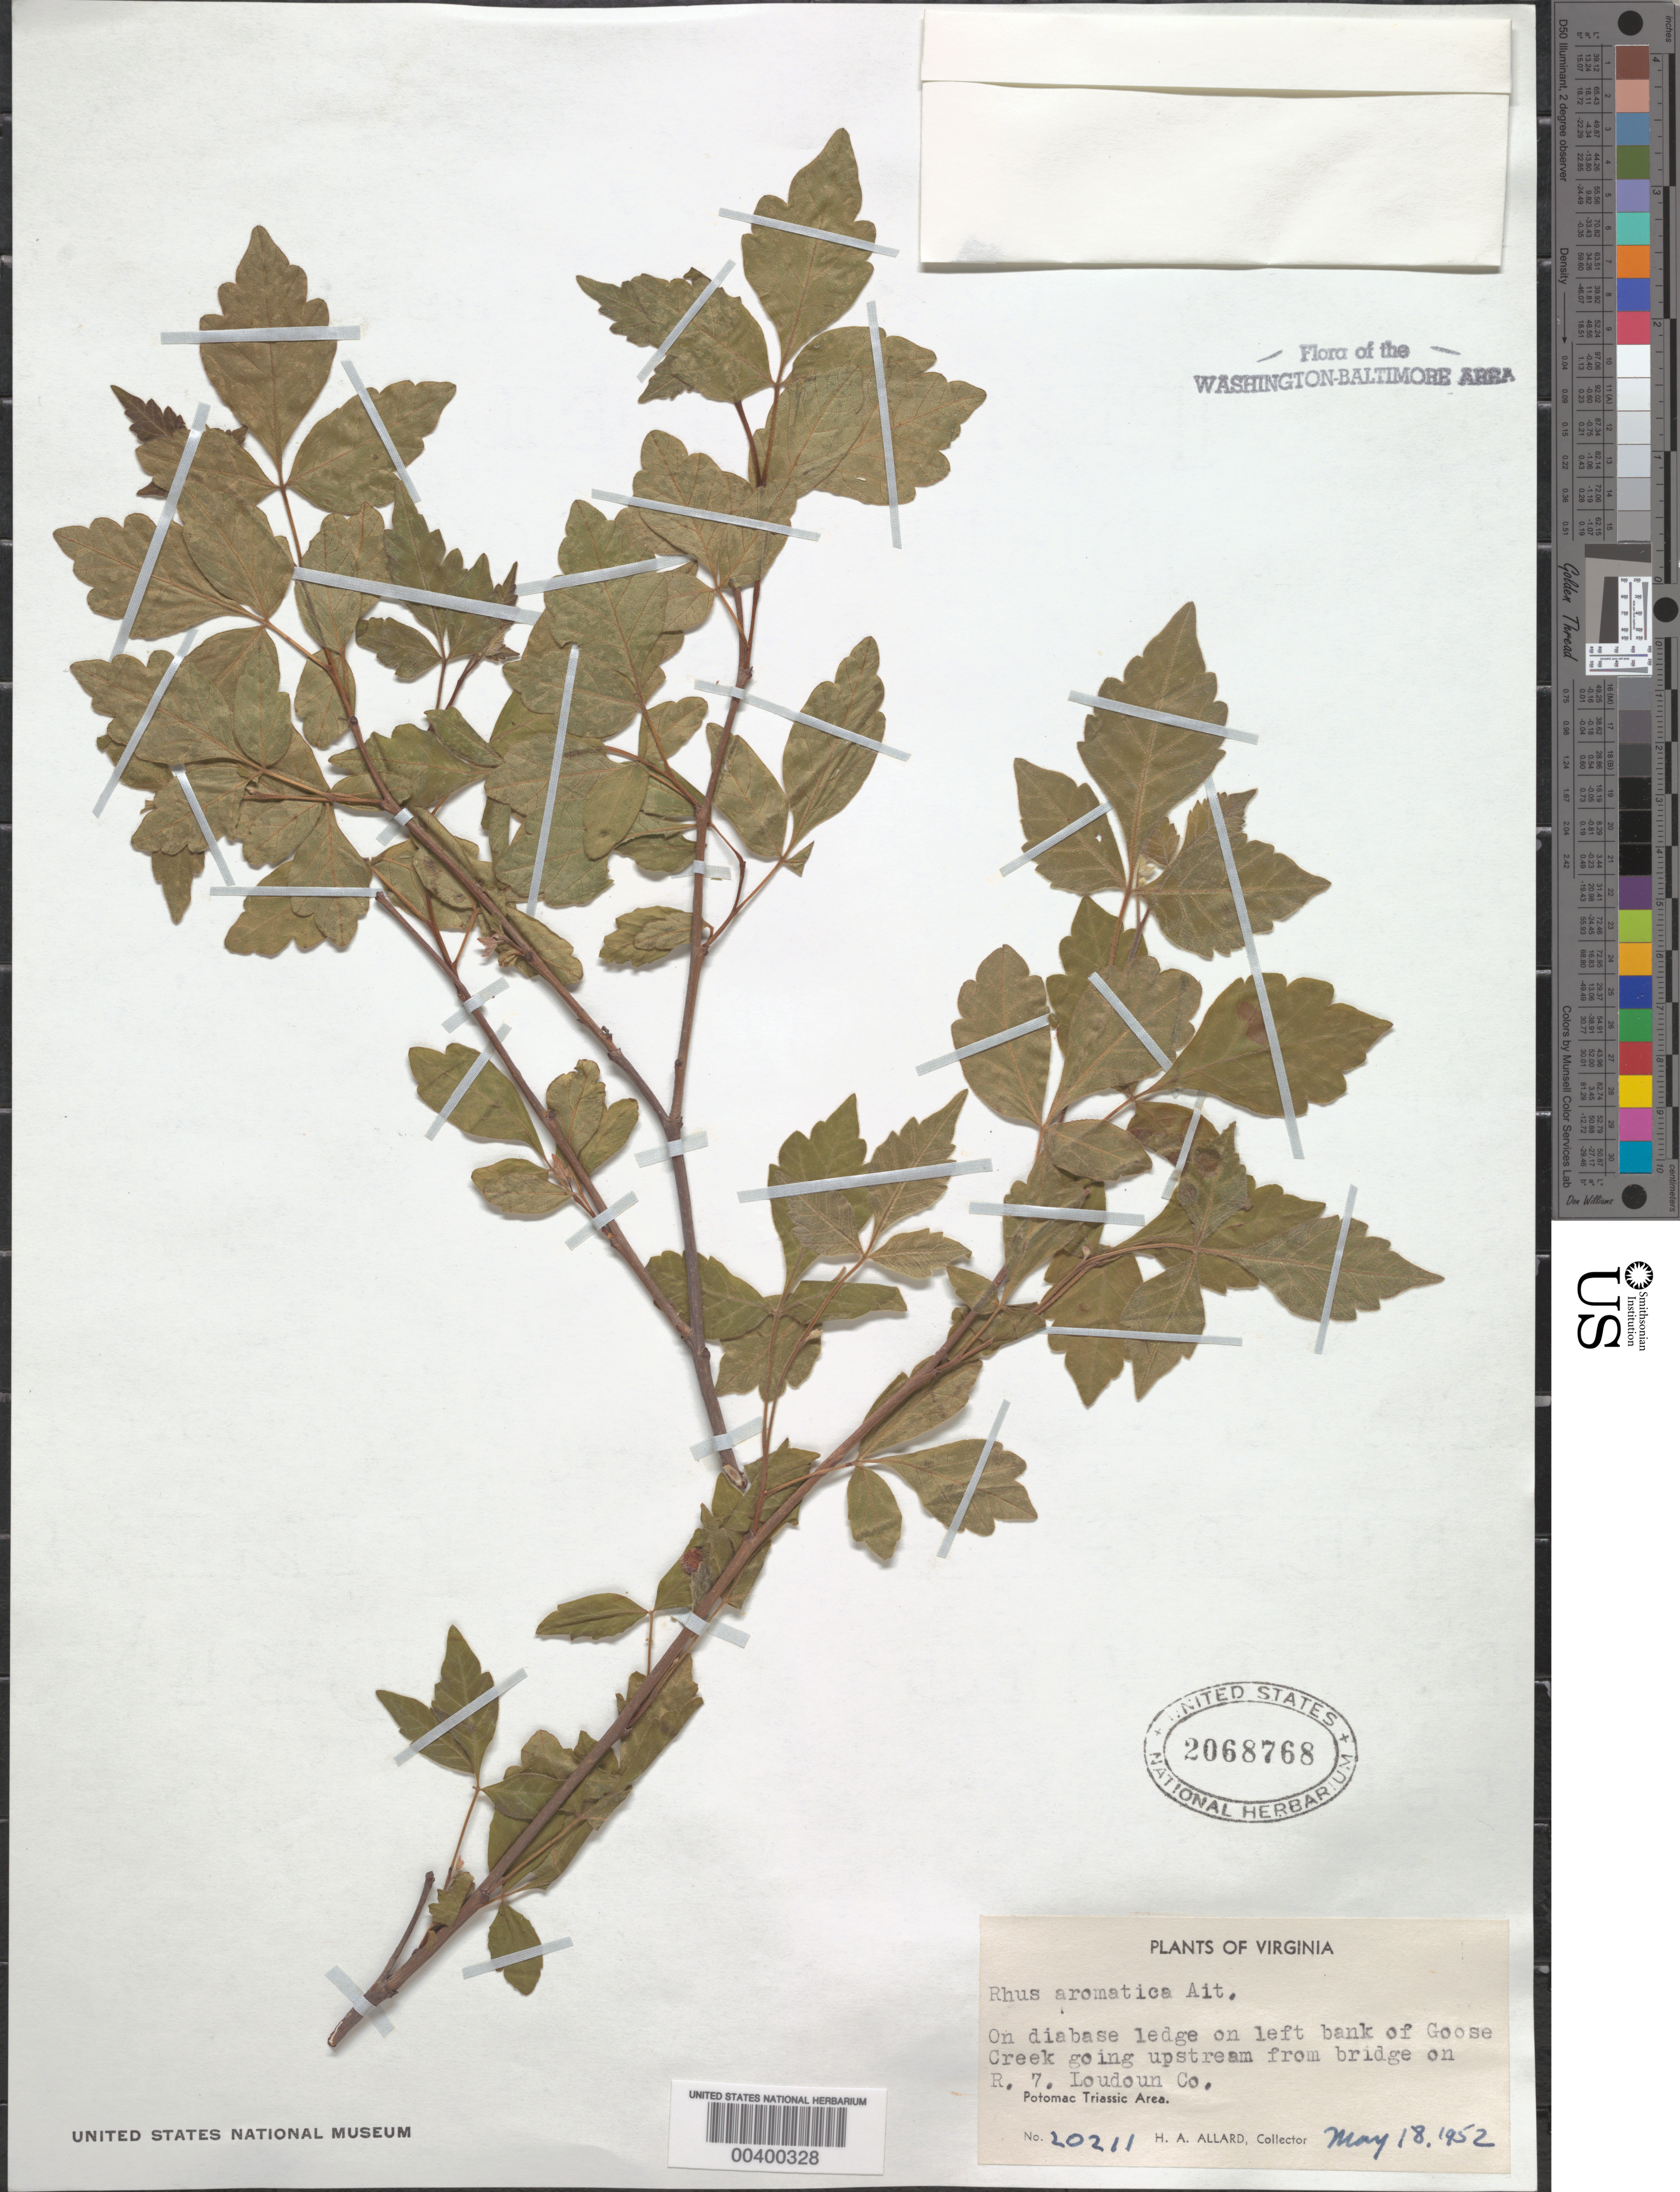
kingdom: Plantae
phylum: Tracheophyta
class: Magnoliopsida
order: Sapindales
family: Anacardiaceae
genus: Rhus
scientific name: Rhus aromatica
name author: Aiton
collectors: H. A. Allard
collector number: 20211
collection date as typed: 18 May 1952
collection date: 1952-05-18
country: United States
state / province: Virginia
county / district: Loudoun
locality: Upstream from Route 7 Bridge on Goose Creek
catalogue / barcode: US 2068768